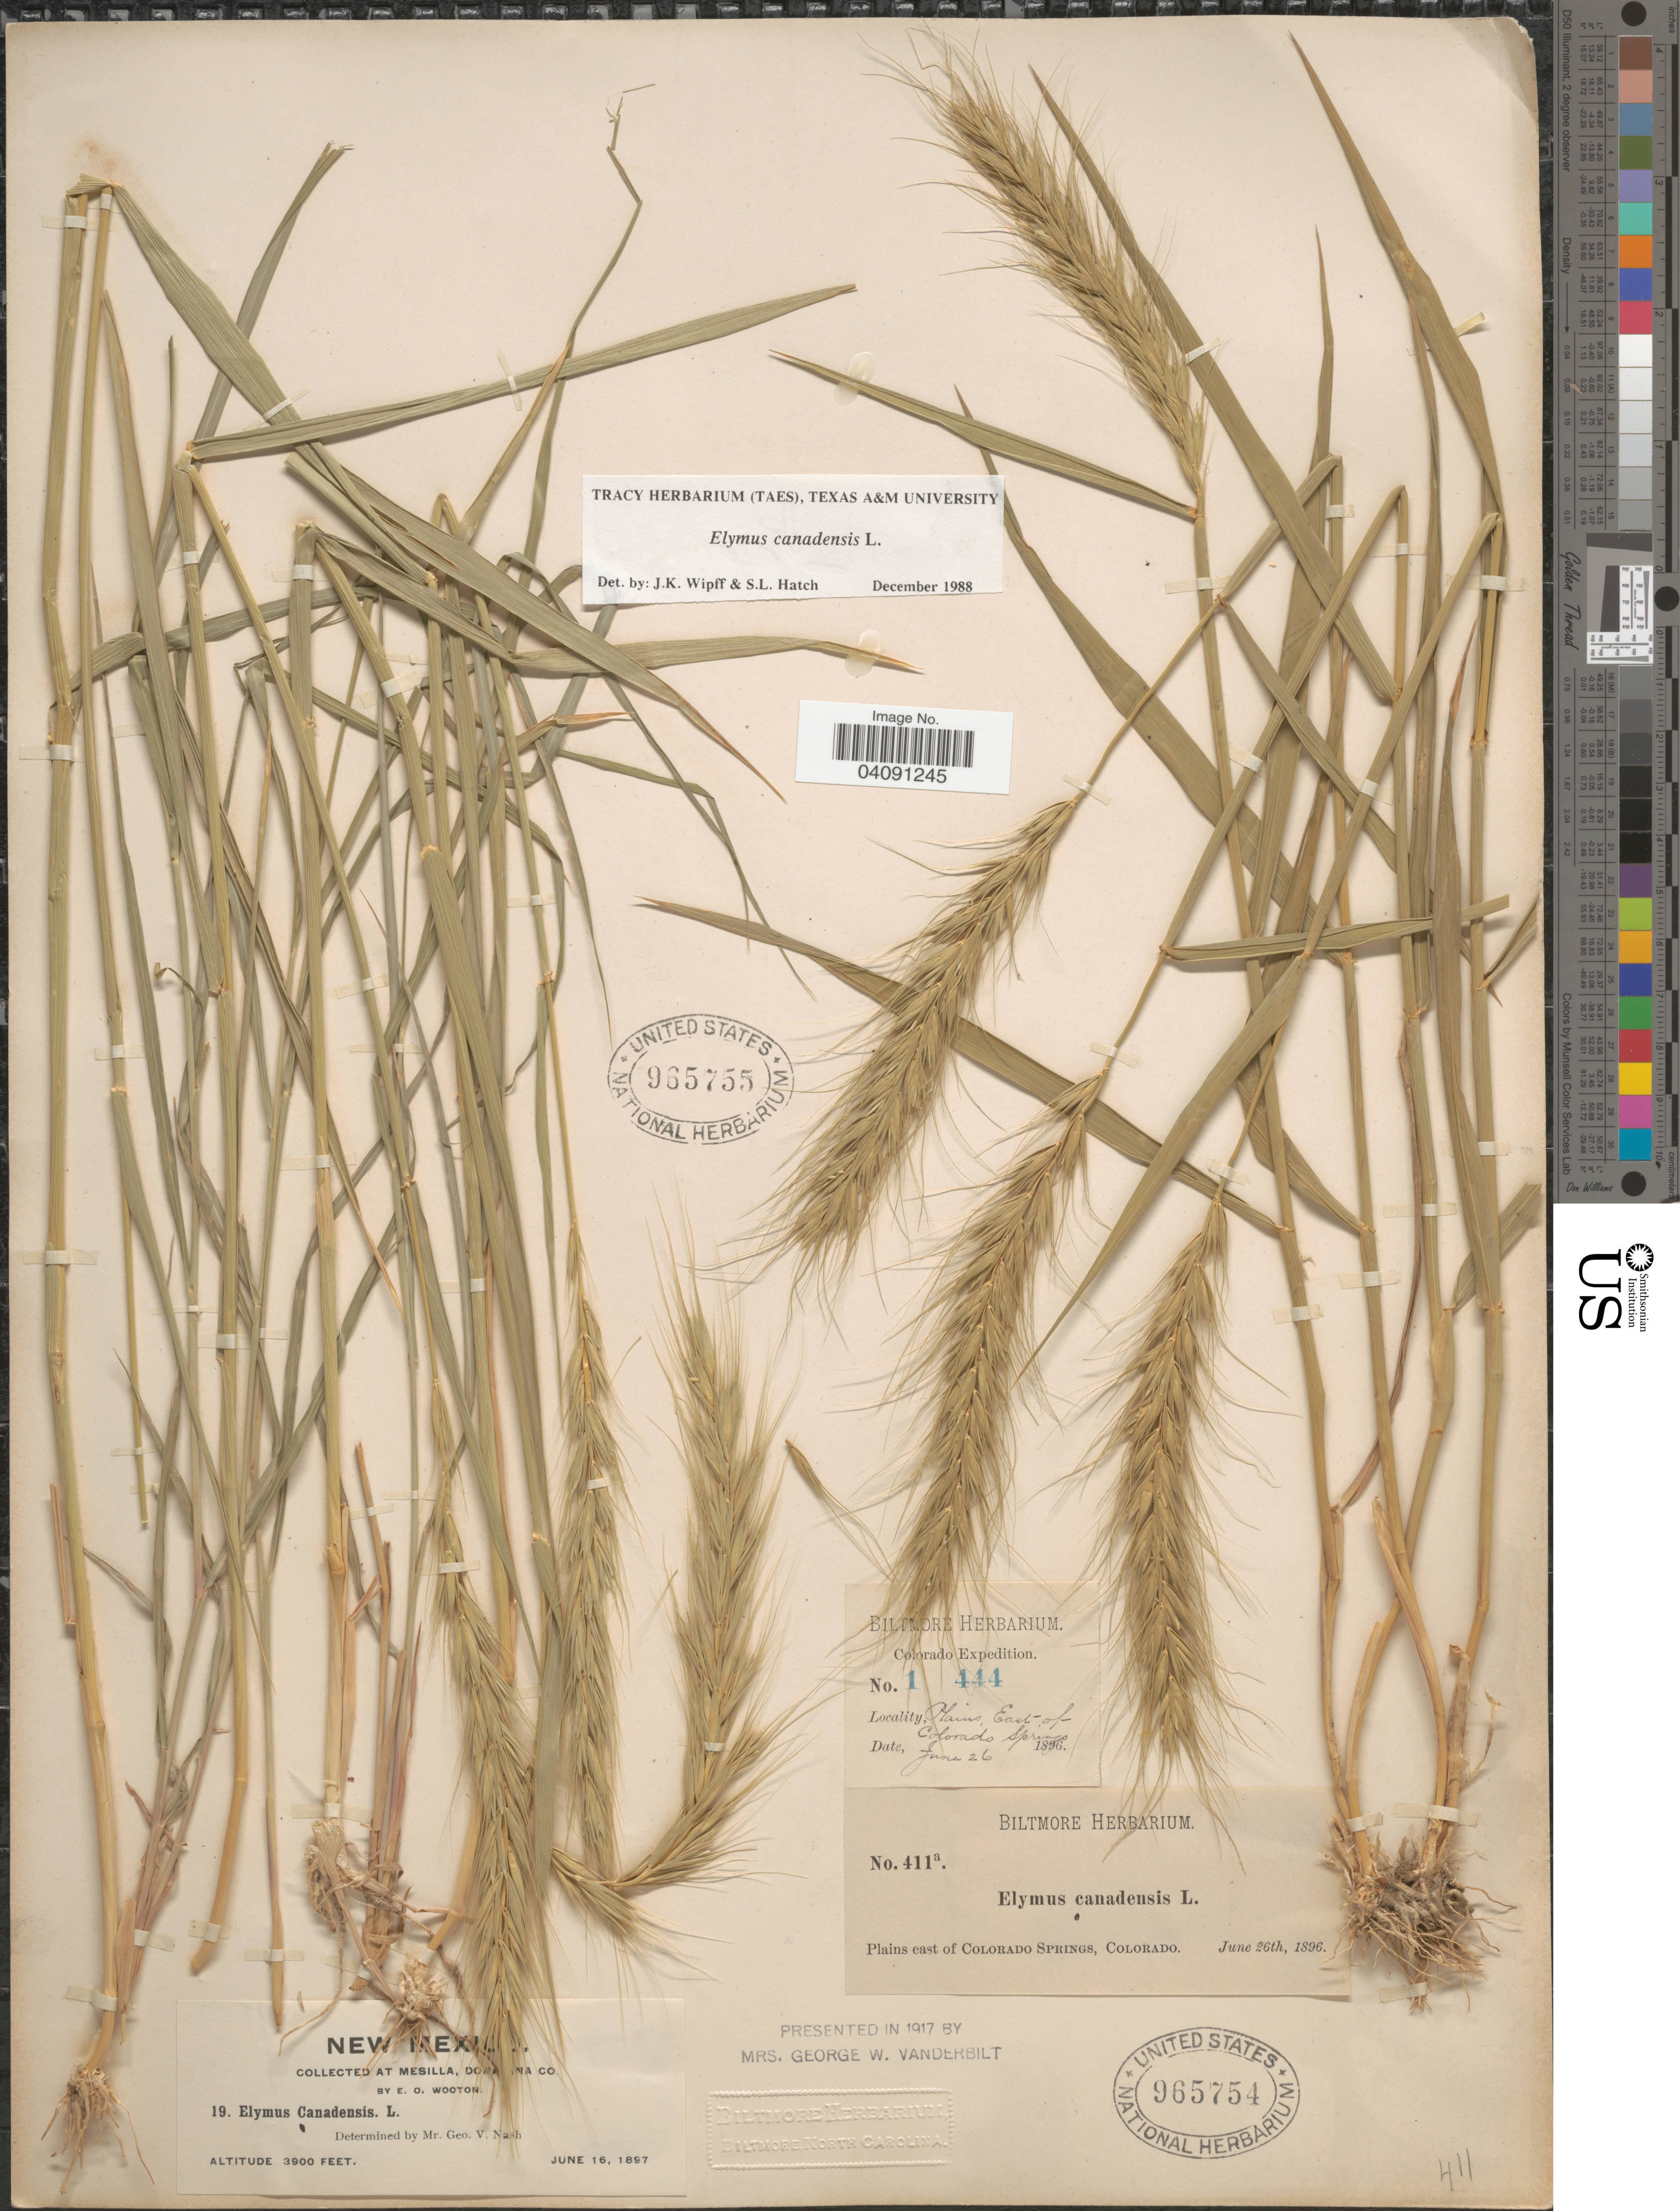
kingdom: Plantae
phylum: Tracheophyta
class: Liliopsida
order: Poales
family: Poaceae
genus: Elymus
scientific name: Elymus canadensis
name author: L.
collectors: E. O. Wooton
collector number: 19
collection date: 1897-06-16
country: United States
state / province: New Mexico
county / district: Dona Ana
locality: Mesilla.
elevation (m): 1189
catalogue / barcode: US 965755-2